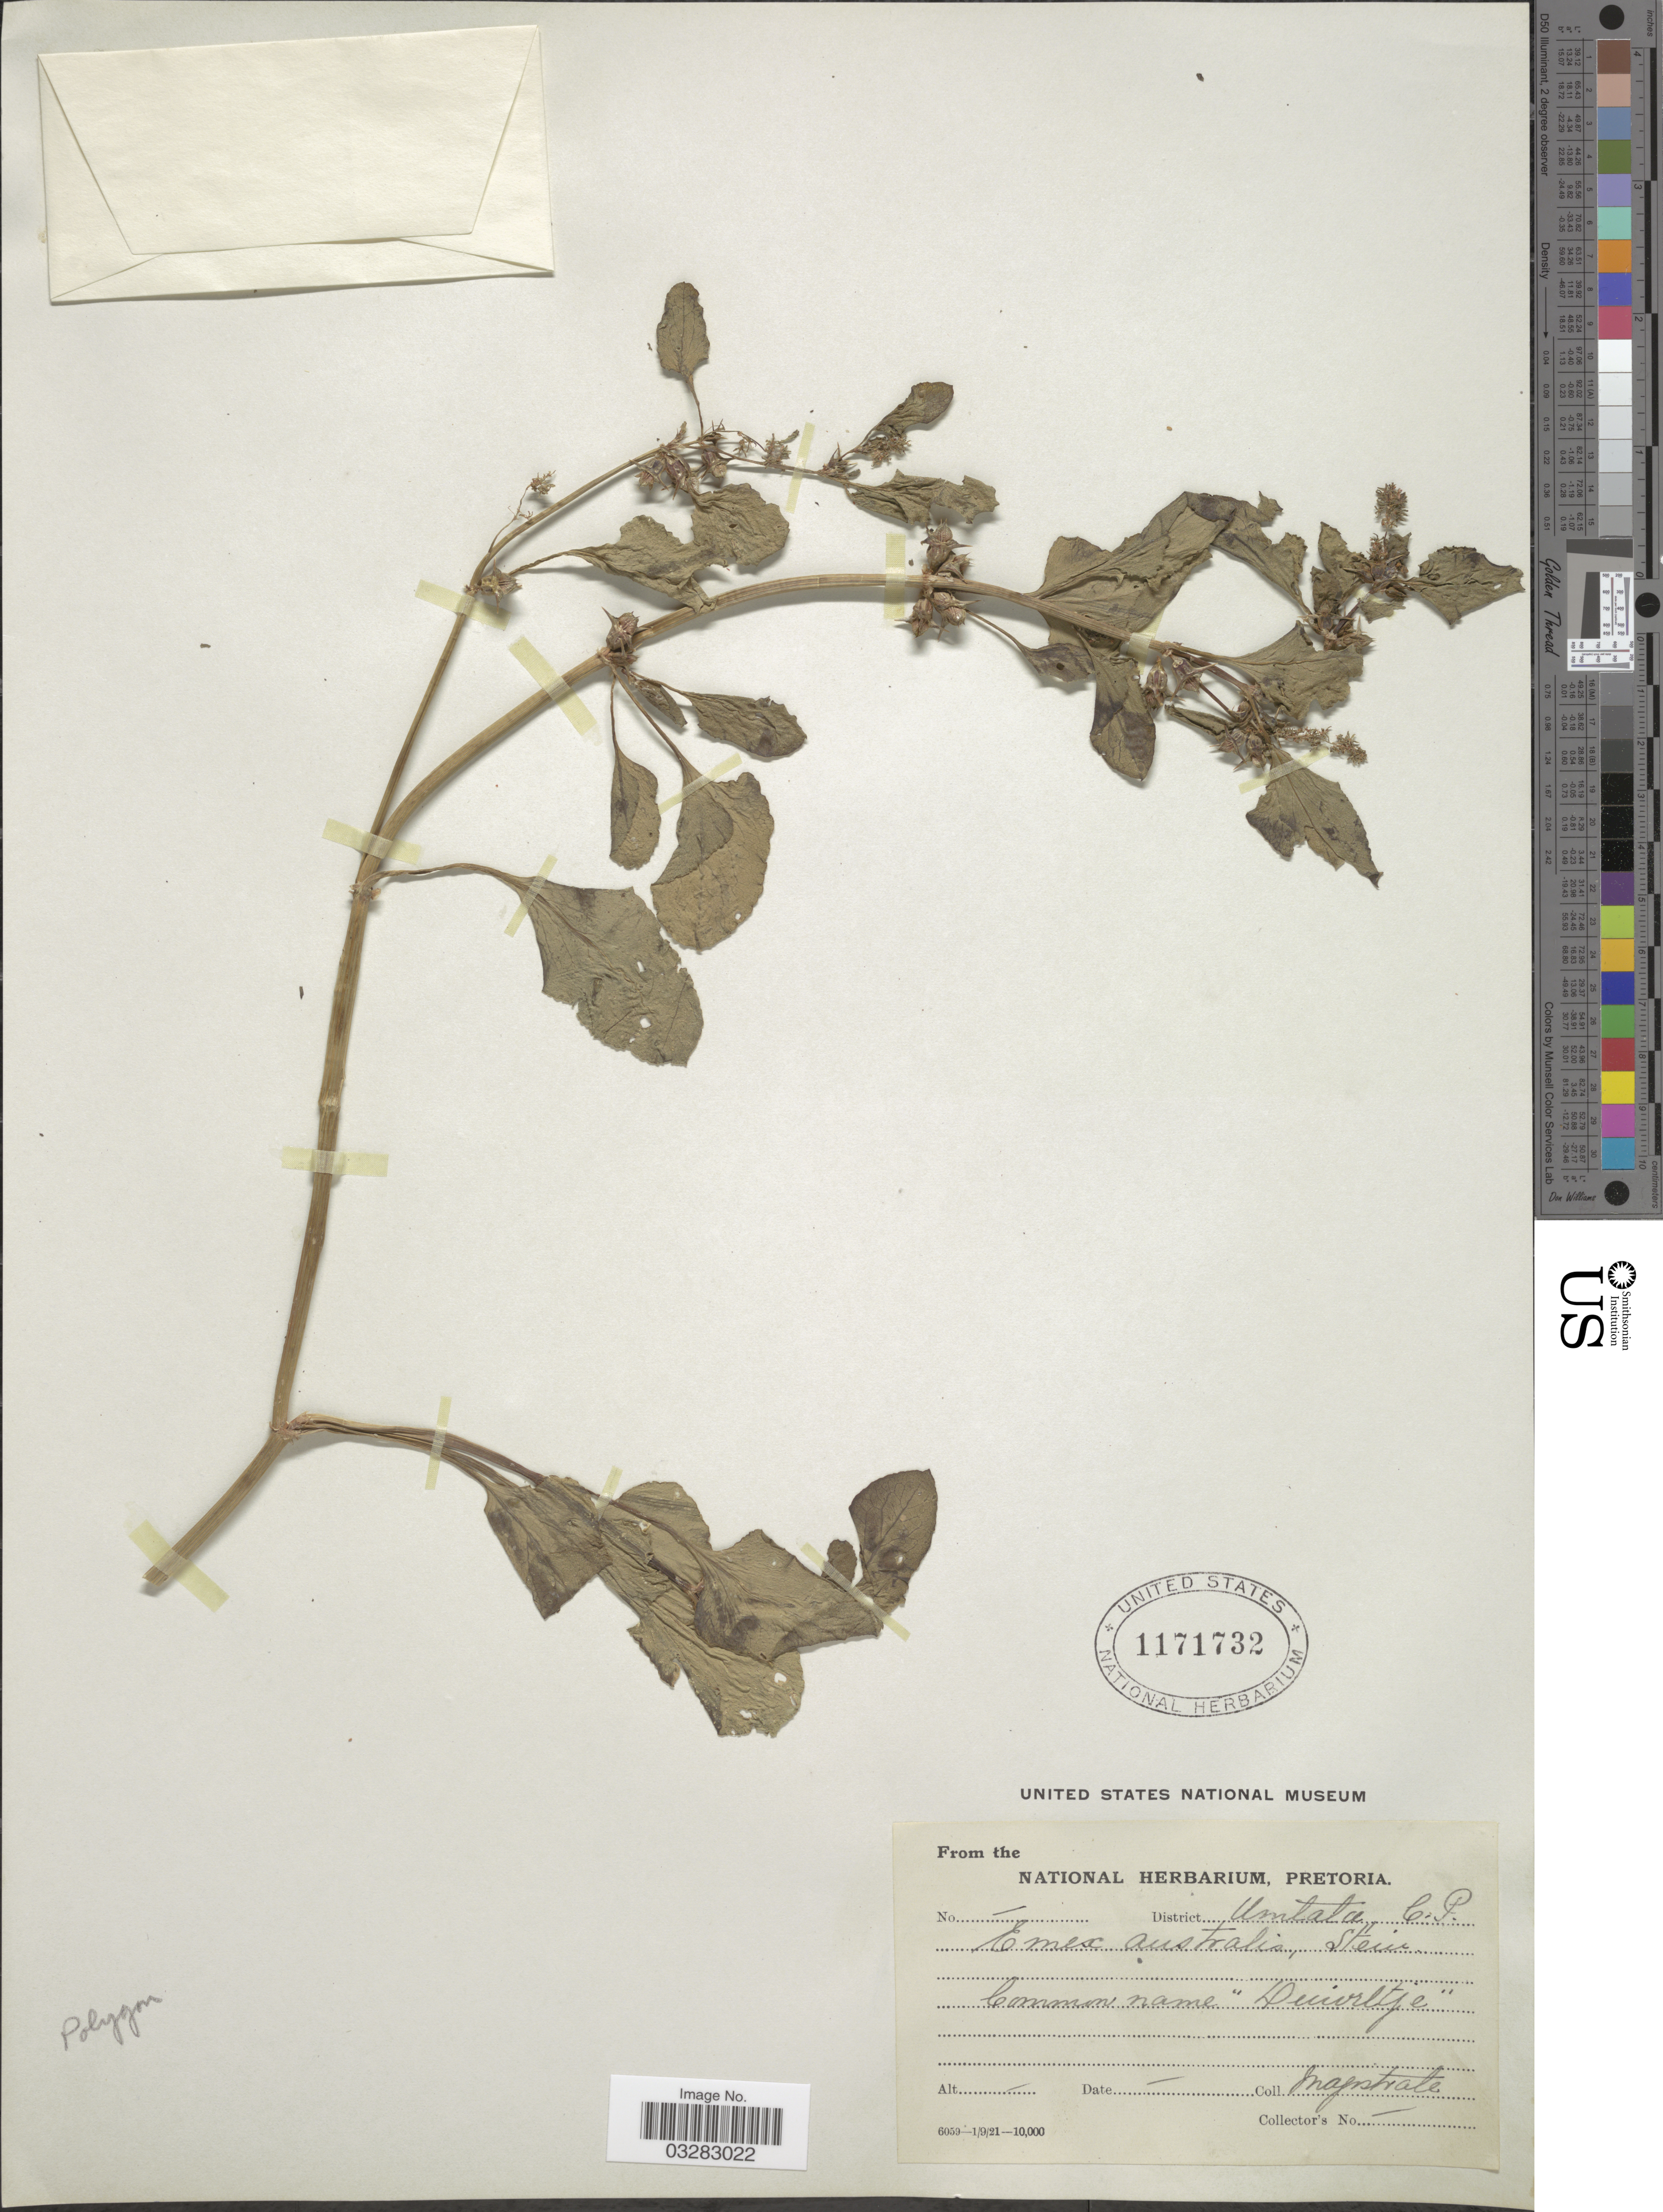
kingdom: Plantae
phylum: Tracheophyta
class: Magnoliopsida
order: Caryophyllales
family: Polygonaceae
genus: Rumex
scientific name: Rumex hypogaeus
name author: T.M. Schust. & Reveal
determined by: Strong, Mark T., (BOT), Smithsonian Institution - National Museum of Natural History (UNITED STATES)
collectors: Magistrate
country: South Africa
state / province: Eastern Cape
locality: District Umtata, C.P.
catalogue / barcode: US 1171732